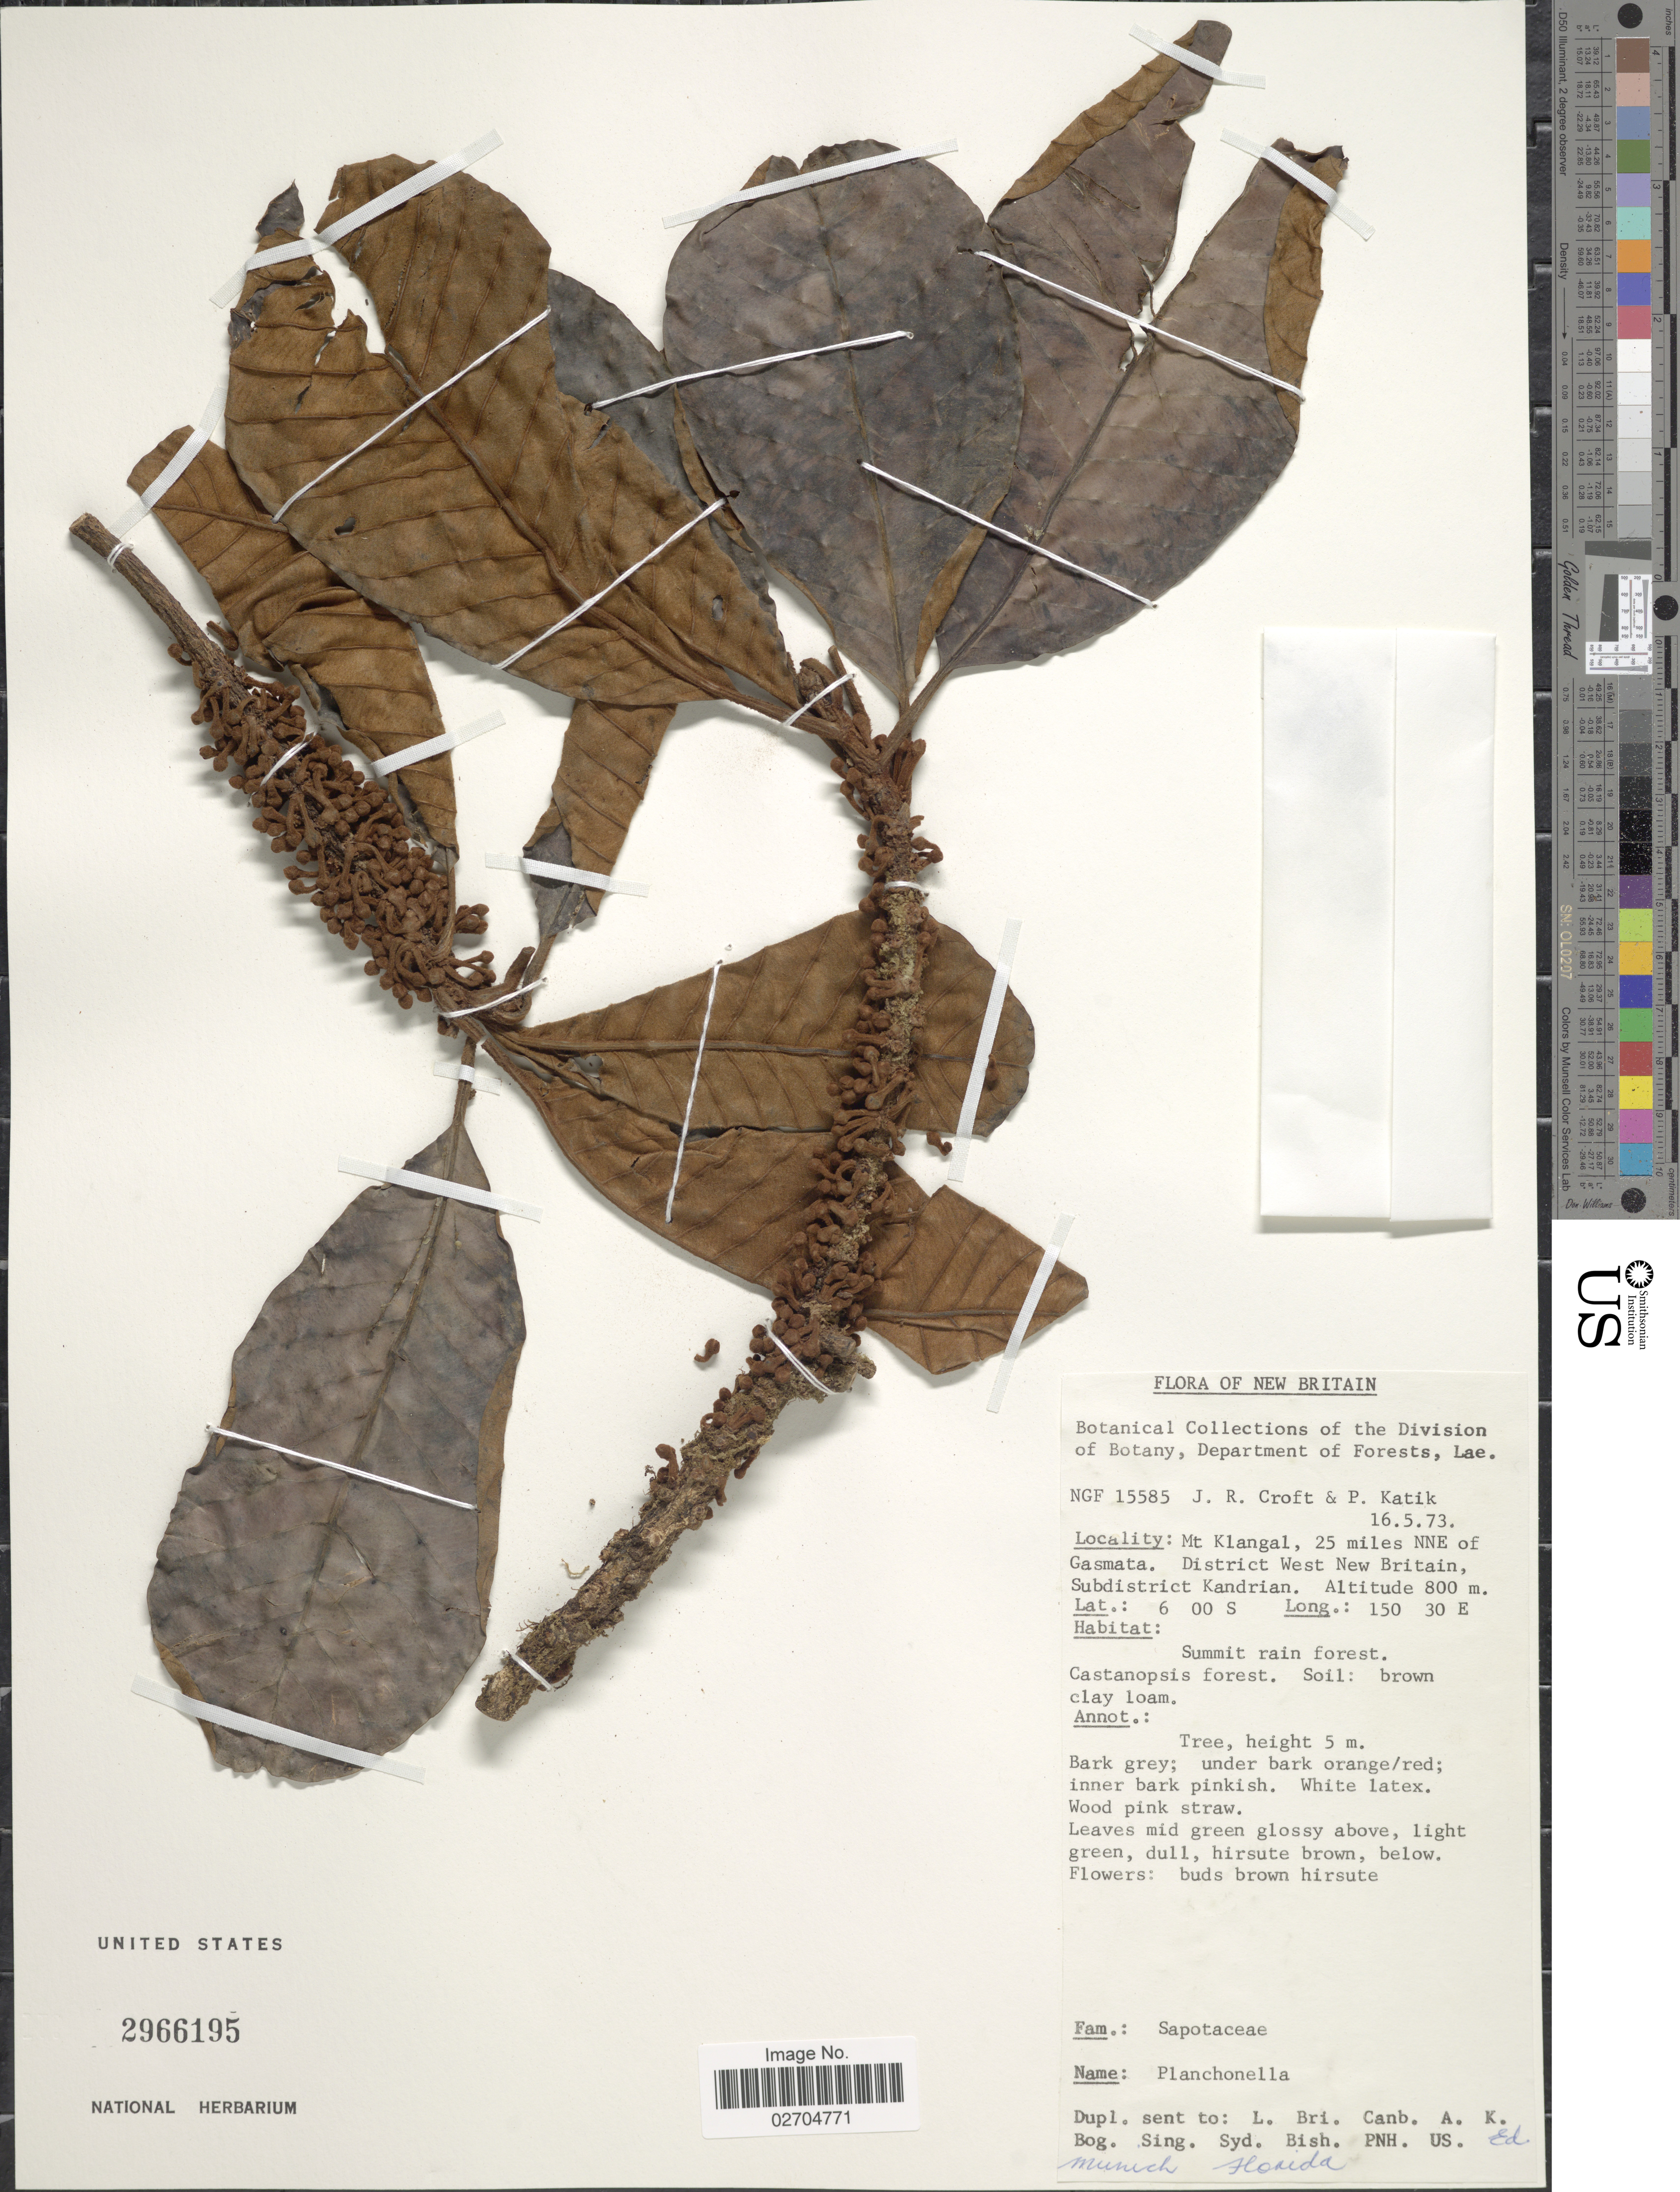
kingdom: Plantae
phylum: Tracheophyta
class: Magnoliopsida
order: Ericales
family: Sapotaceae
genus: Planchonella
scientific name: Planchonella sp.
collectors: J. R. Croft & P. Katik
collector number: NGF15585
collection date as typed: Transcribed d/m/y: 16/5/73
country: Papua New Guinea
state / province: West New Britain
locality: New Britain. Mt Klangal, 25 miles NNE of Gasmata. District West New Britain, Subdistrict Kandrian.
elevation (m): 800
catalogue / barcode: US 2966195